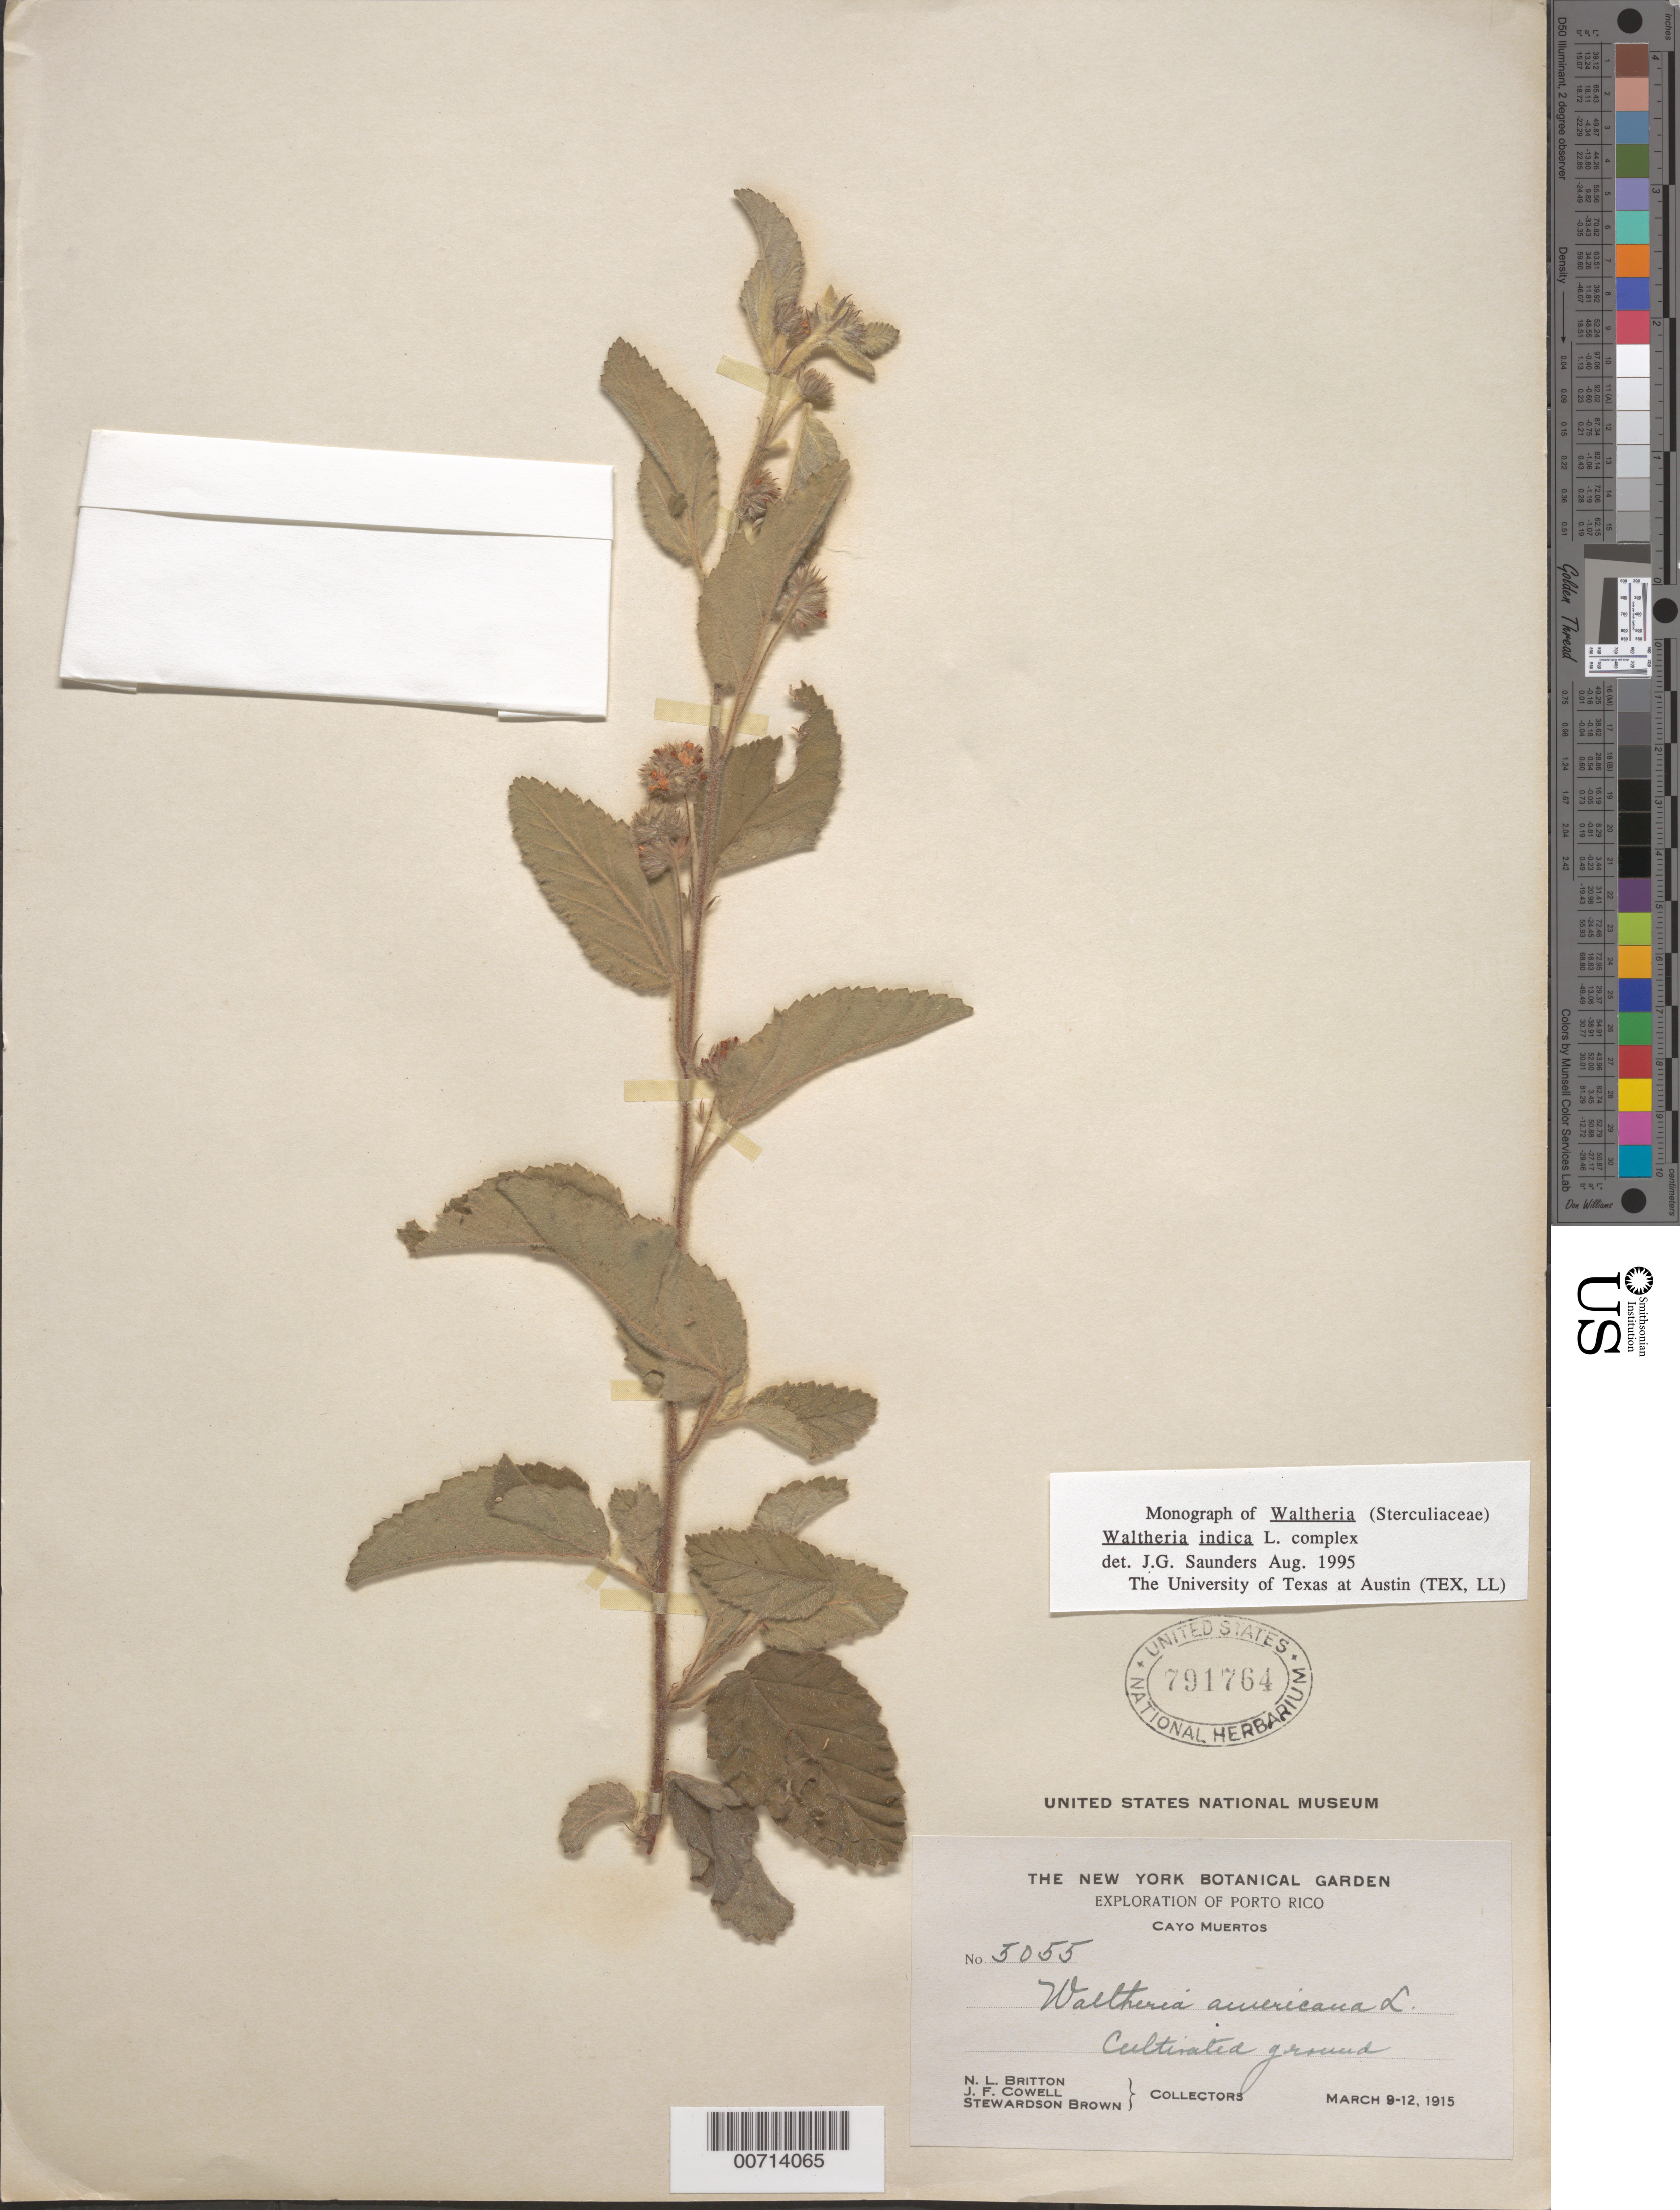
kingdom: Plantae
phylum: Tracheophyta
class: Magnoliopsida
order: Malvales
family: Malvaceae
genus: Waltheria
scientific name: Waltheria indica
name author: L.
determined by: Saunders, J. G.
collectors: N. Britton, J. F. Cowell & S. Brown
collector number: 5055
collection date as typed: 09 Mar 1915 to 12 Mar 1915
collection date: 1915-03-09/1915-03-12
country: Puerto Rico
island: Caja de Muerto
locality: Cayo Muertos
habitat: Cultivated ground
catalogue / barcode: US 791764